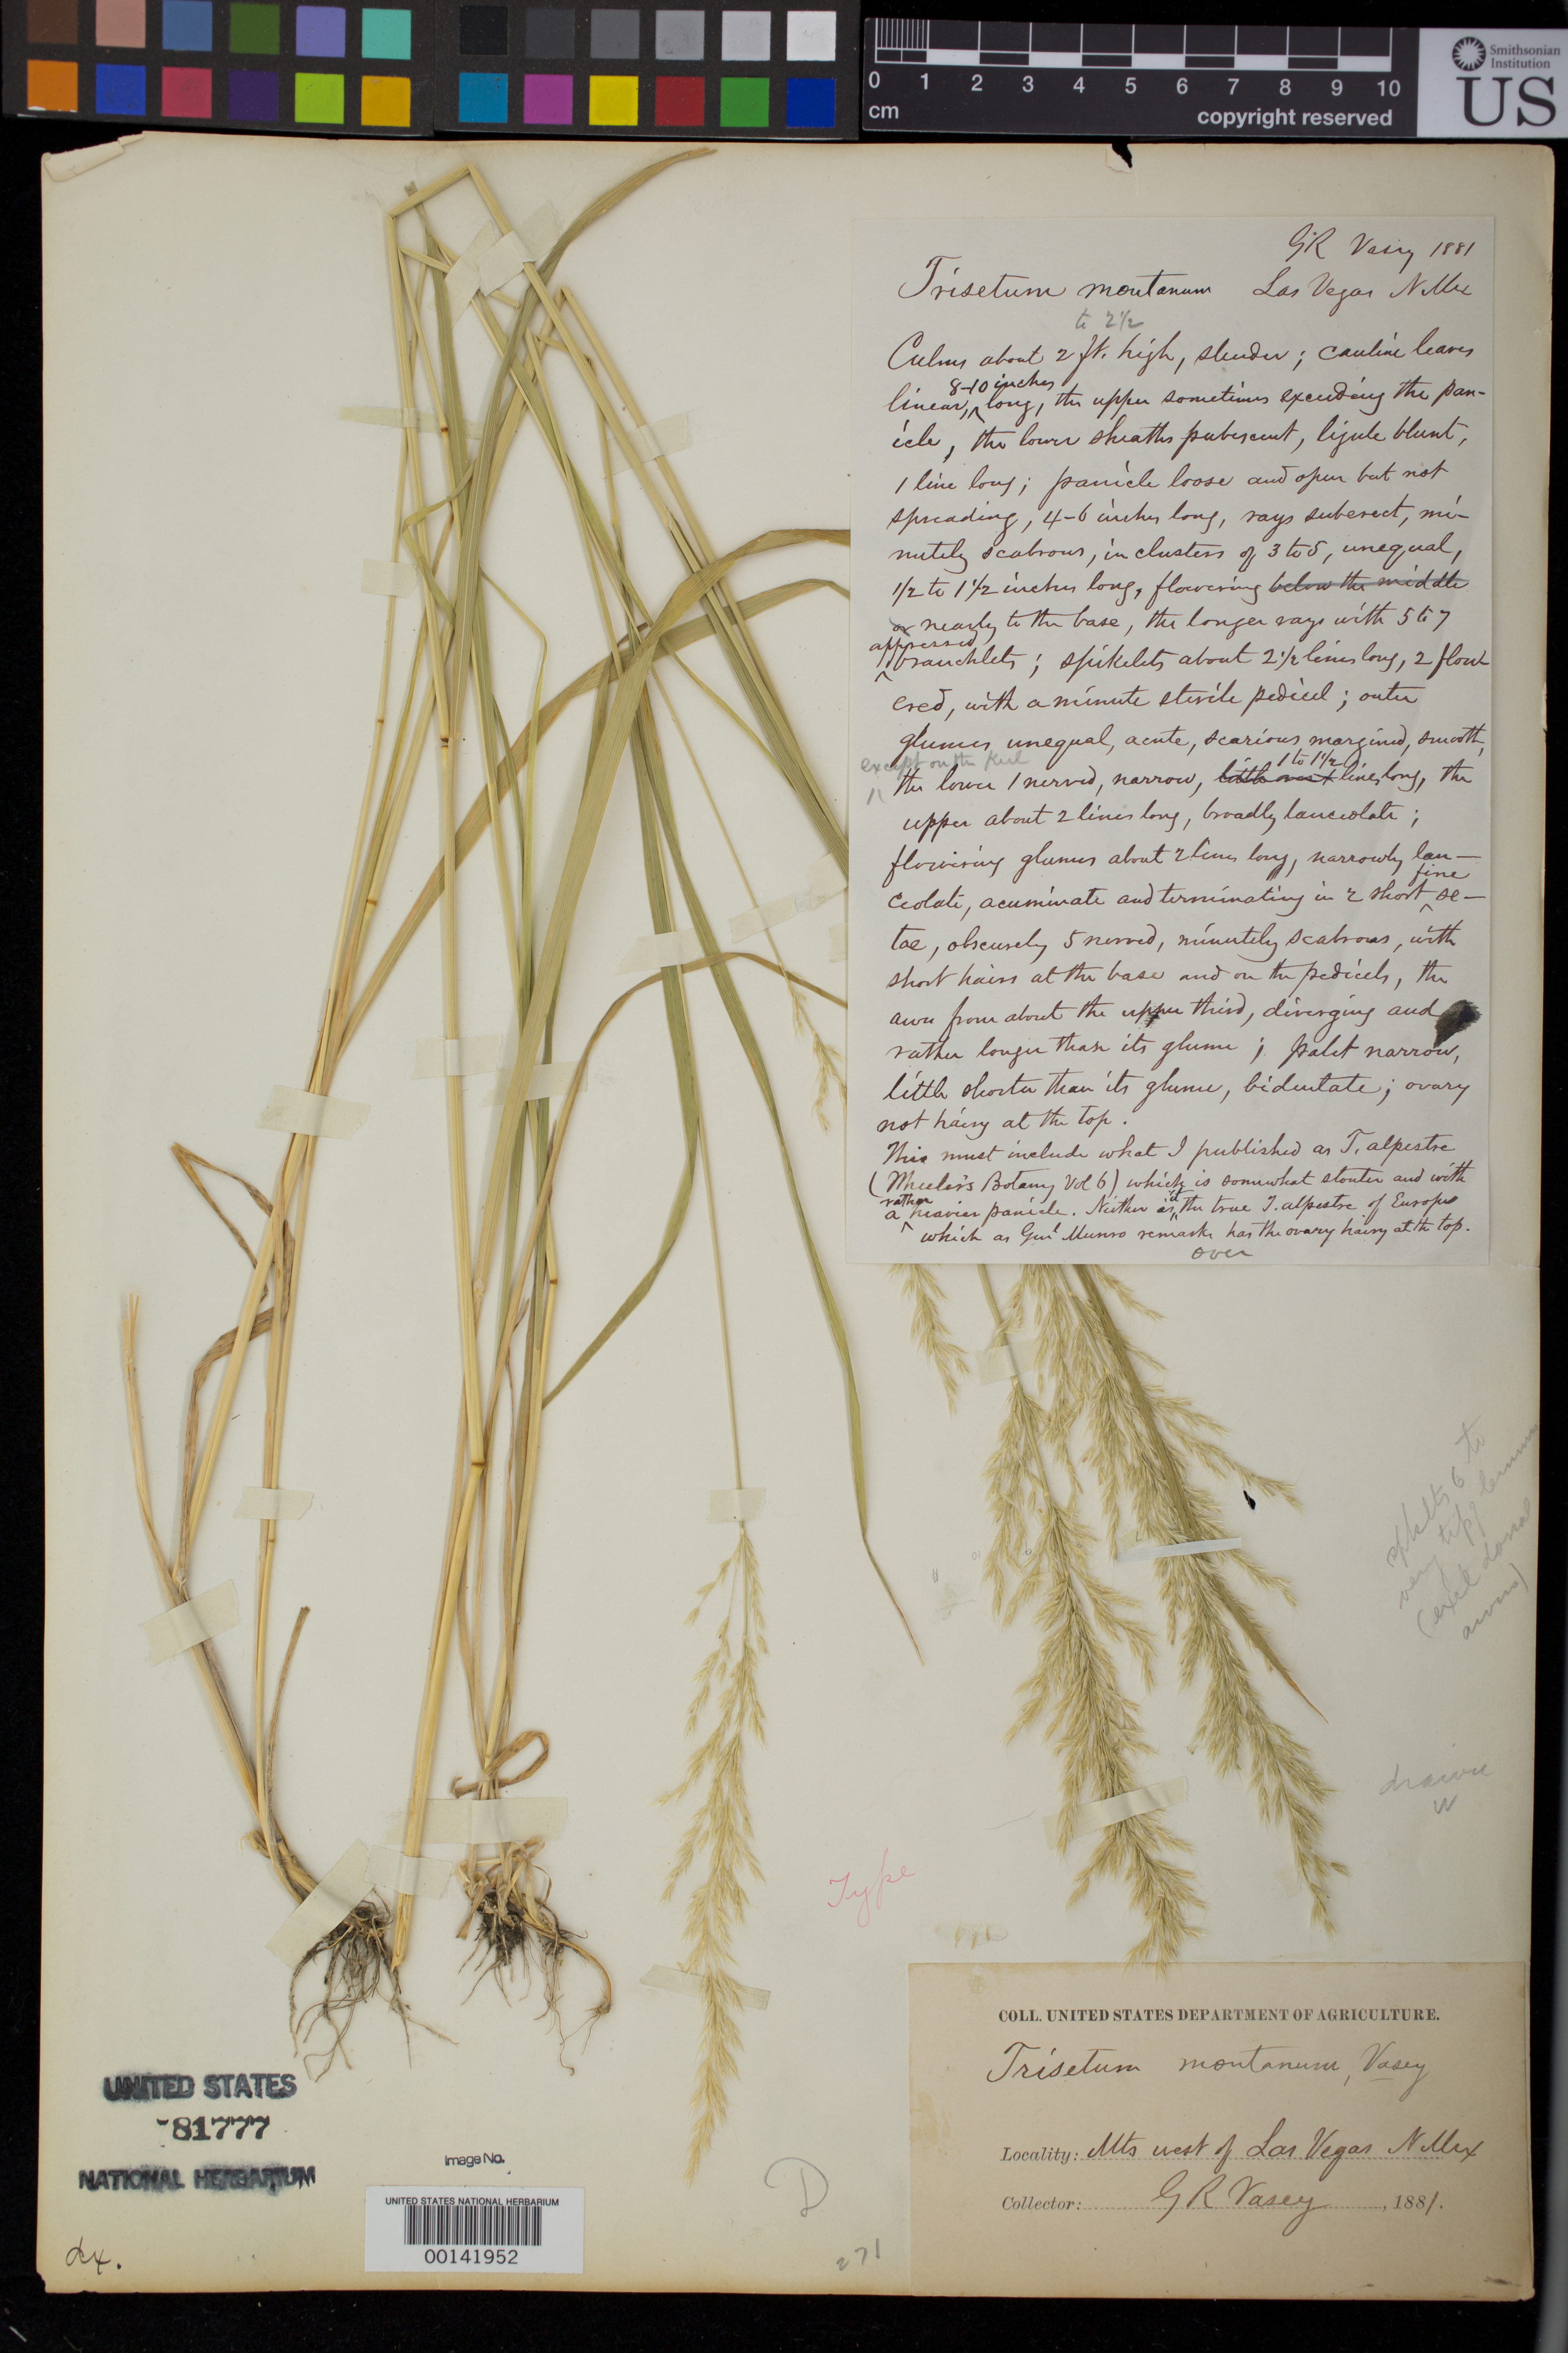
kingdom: Plantae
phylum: Tracheophyta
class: Liliopsida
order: Poales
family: Poaceae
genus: Trisetum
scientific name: Trisetum montanum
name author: Vasey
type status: Original Material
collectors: G. R. Vasey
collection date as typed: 1881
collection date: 1881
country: United States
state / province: New Mexico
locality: Mts. west of Las Vegas.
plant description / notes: This sheet was considered the type by Hitchcock (effectively lectotype?), apparently because Vasey's handwritten manuscript for T. montanum is attached. However no type definitely indicated in protologue; several sheets of original material that have variously been considered as types are in the type herbarium and several more sheets of original material remain filed in the main herbarium. Protologue, "This must include what I published in Wheeler's Report, Vol. VI., as T. alpestre, Beaur." [sic., orig. "Beauv."]... Vasey cited in Wheeler's report (1878, 6: 294), "Twin Lakes, Colorado, 1873 (1174)."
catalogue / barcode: US 81777